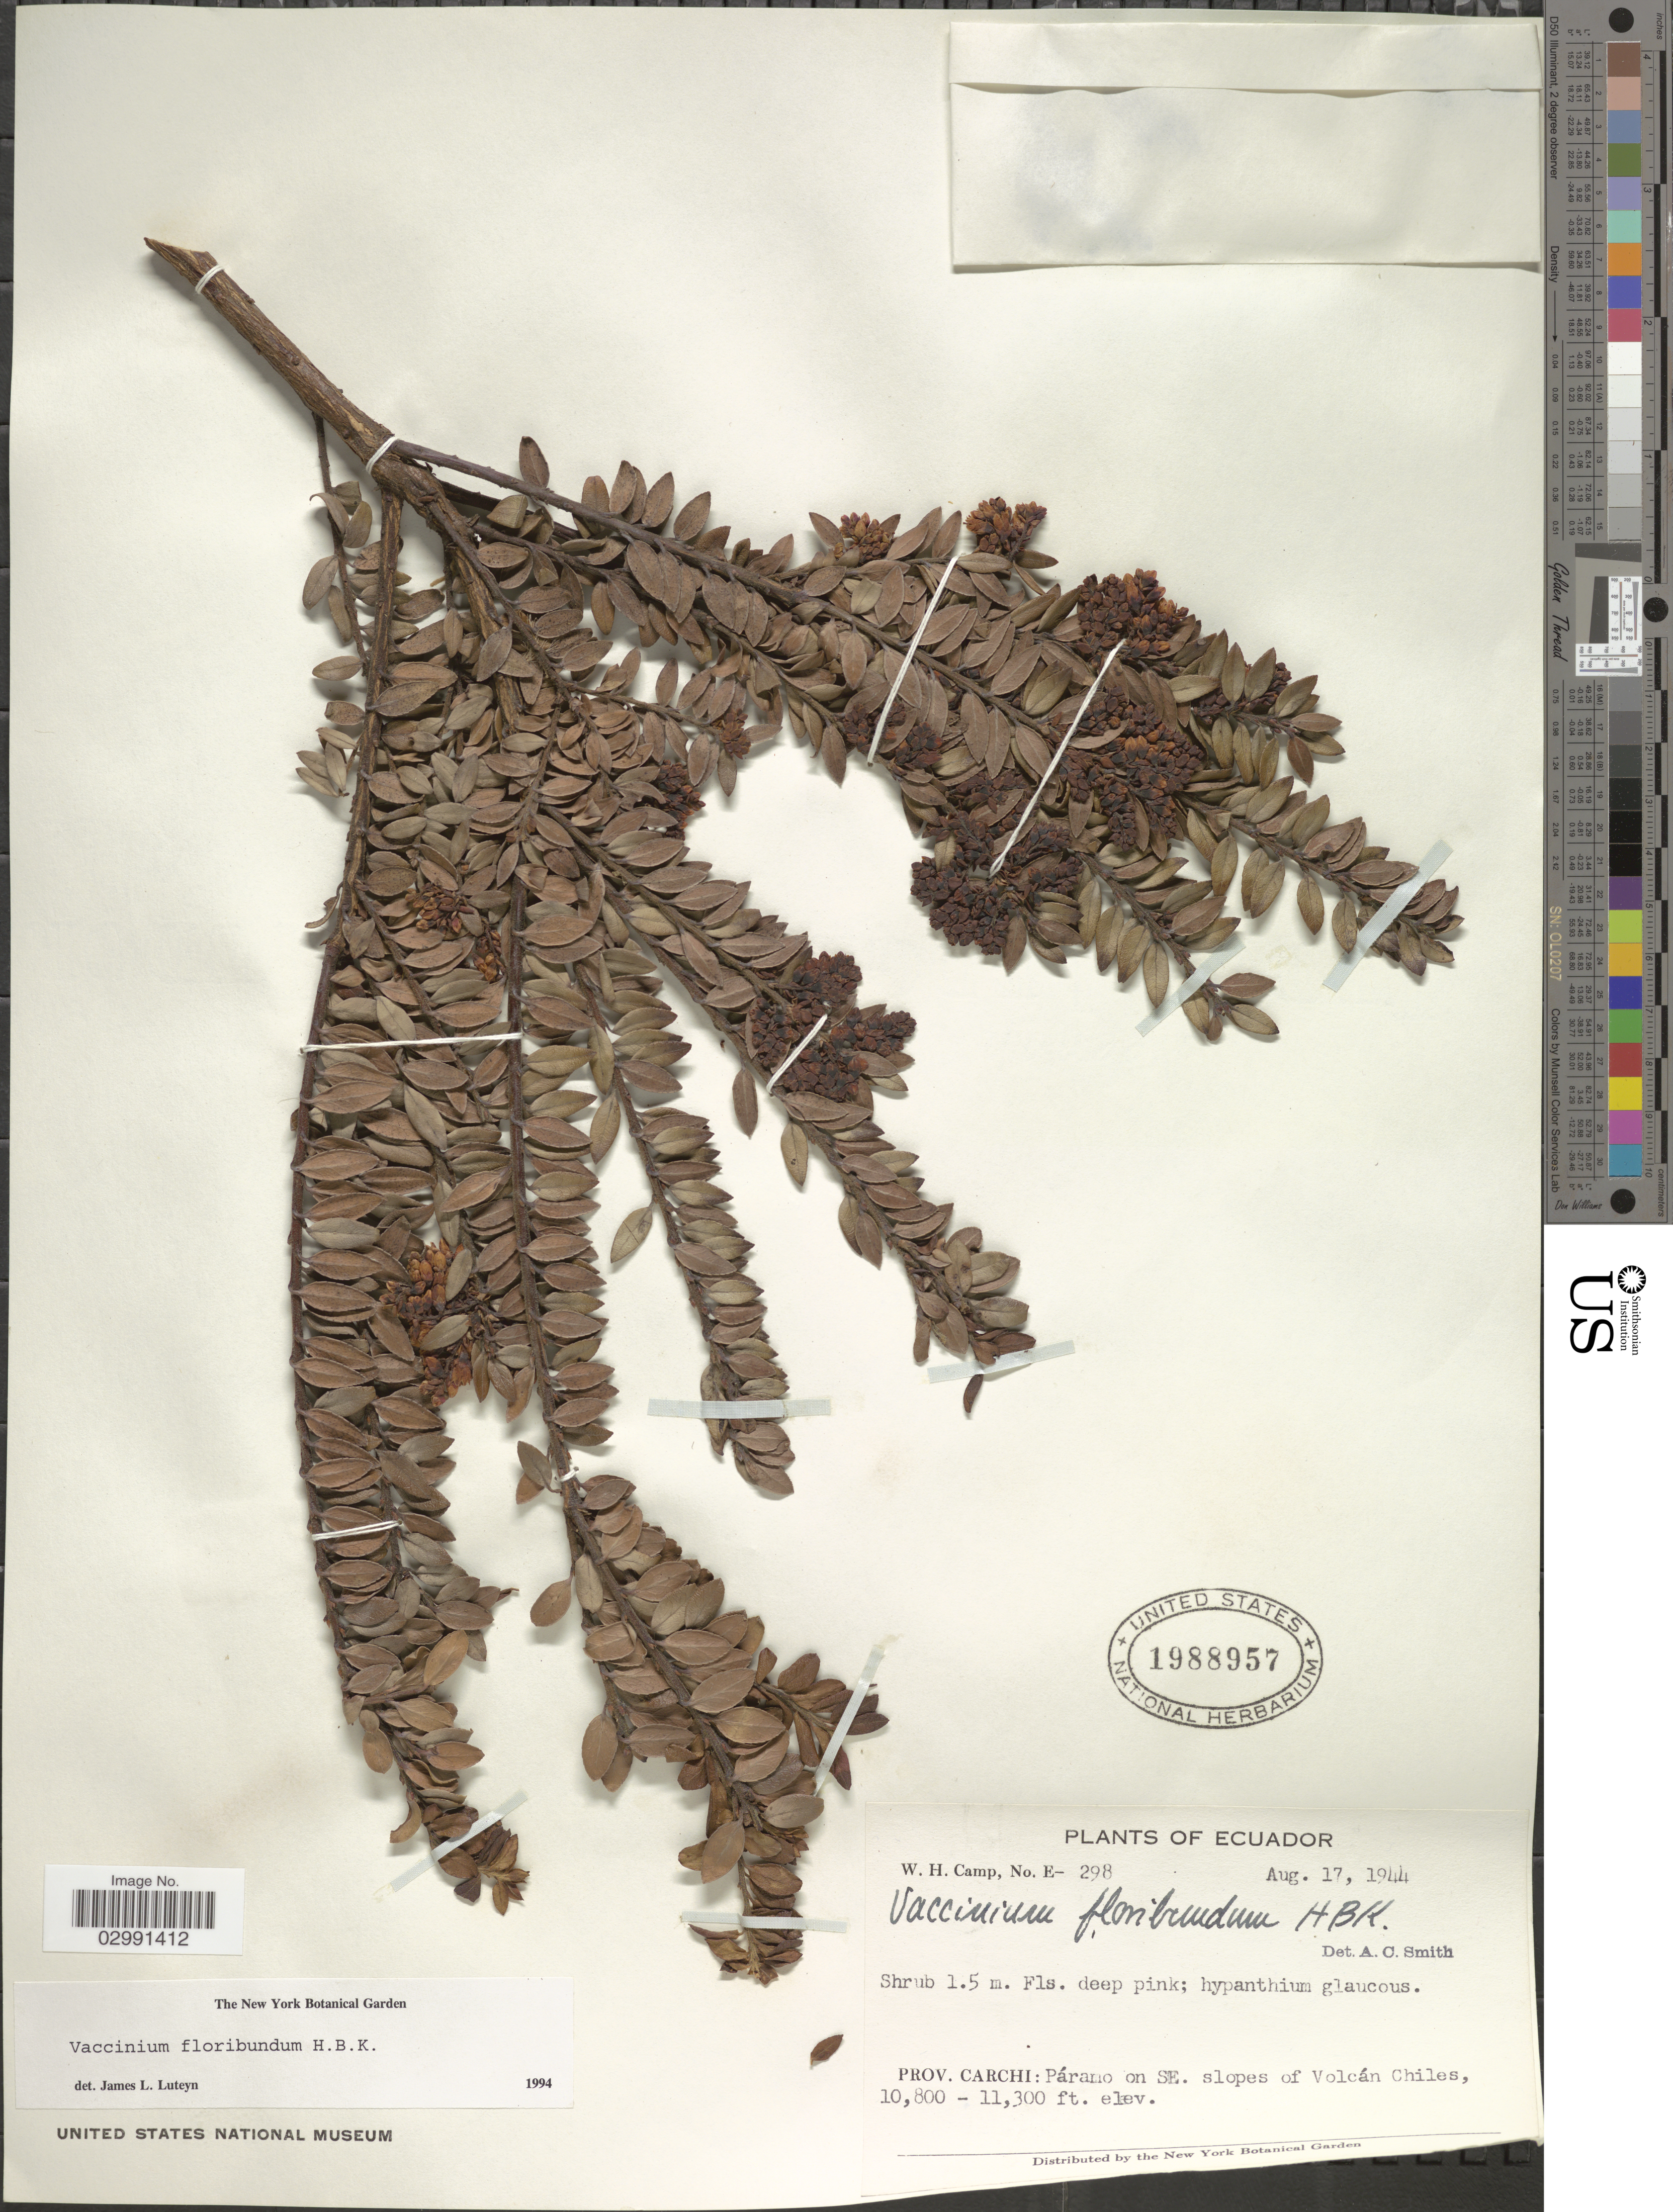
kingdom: Plantae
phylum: Tracheophyta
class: Magnoliopsida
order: Ericales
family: Ericaceae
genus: Vaccinium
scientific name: Vaccinium floribundum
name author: Kunth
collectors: W. H. Camp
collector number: E-298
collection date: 1944-08-17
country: Ecuador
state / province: Carchi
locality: Prov. Carchi: Páramo on SE. slopes of Volcán Chiles.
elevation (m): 3292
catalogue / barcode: US 1988957